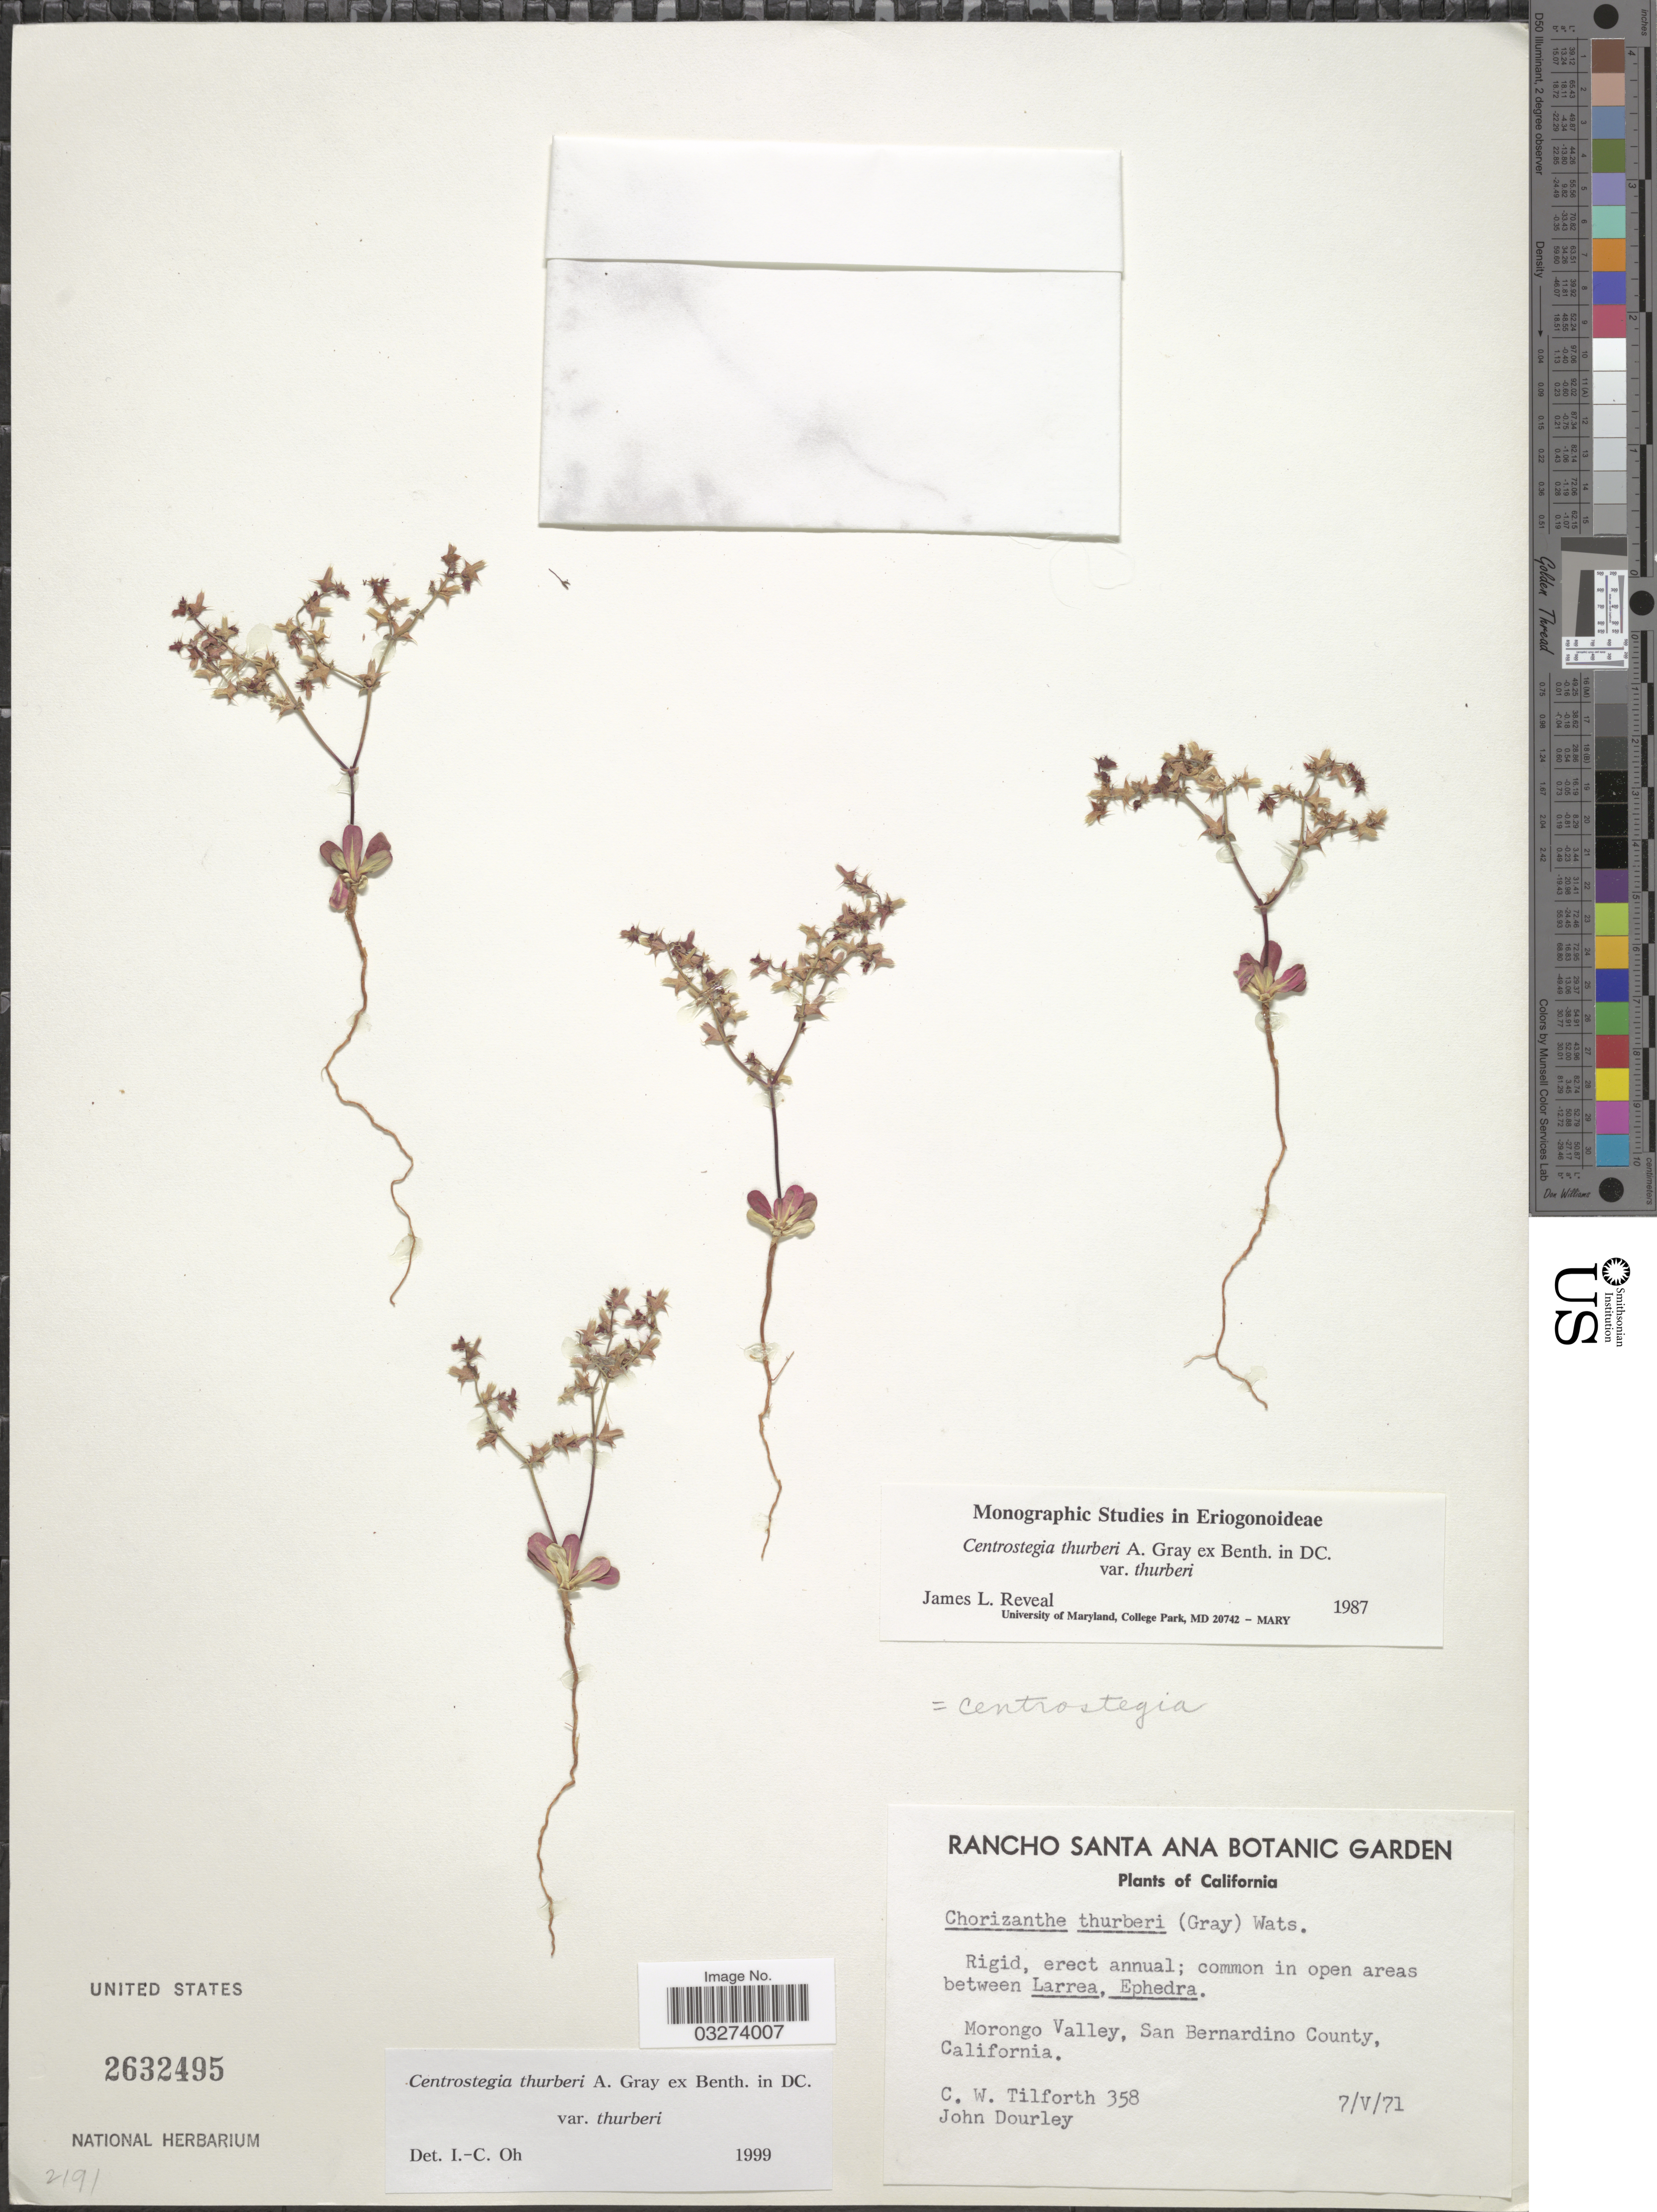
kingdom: Plantae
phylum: Tracheophyta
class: Magnoliopsida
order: Caryophyllales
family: Polygonaceae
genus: Centrostegia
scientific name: Centrostegia thurberi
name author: A. Gray ex Benth.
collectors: C. Tilforth & J. Dourley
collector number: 358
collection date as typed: Transcribed d/m/y: 7/5/71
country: United States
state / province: California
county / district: San Bernardino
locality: Morongo Valley, San Bernardino County.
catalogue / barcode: US 2632495